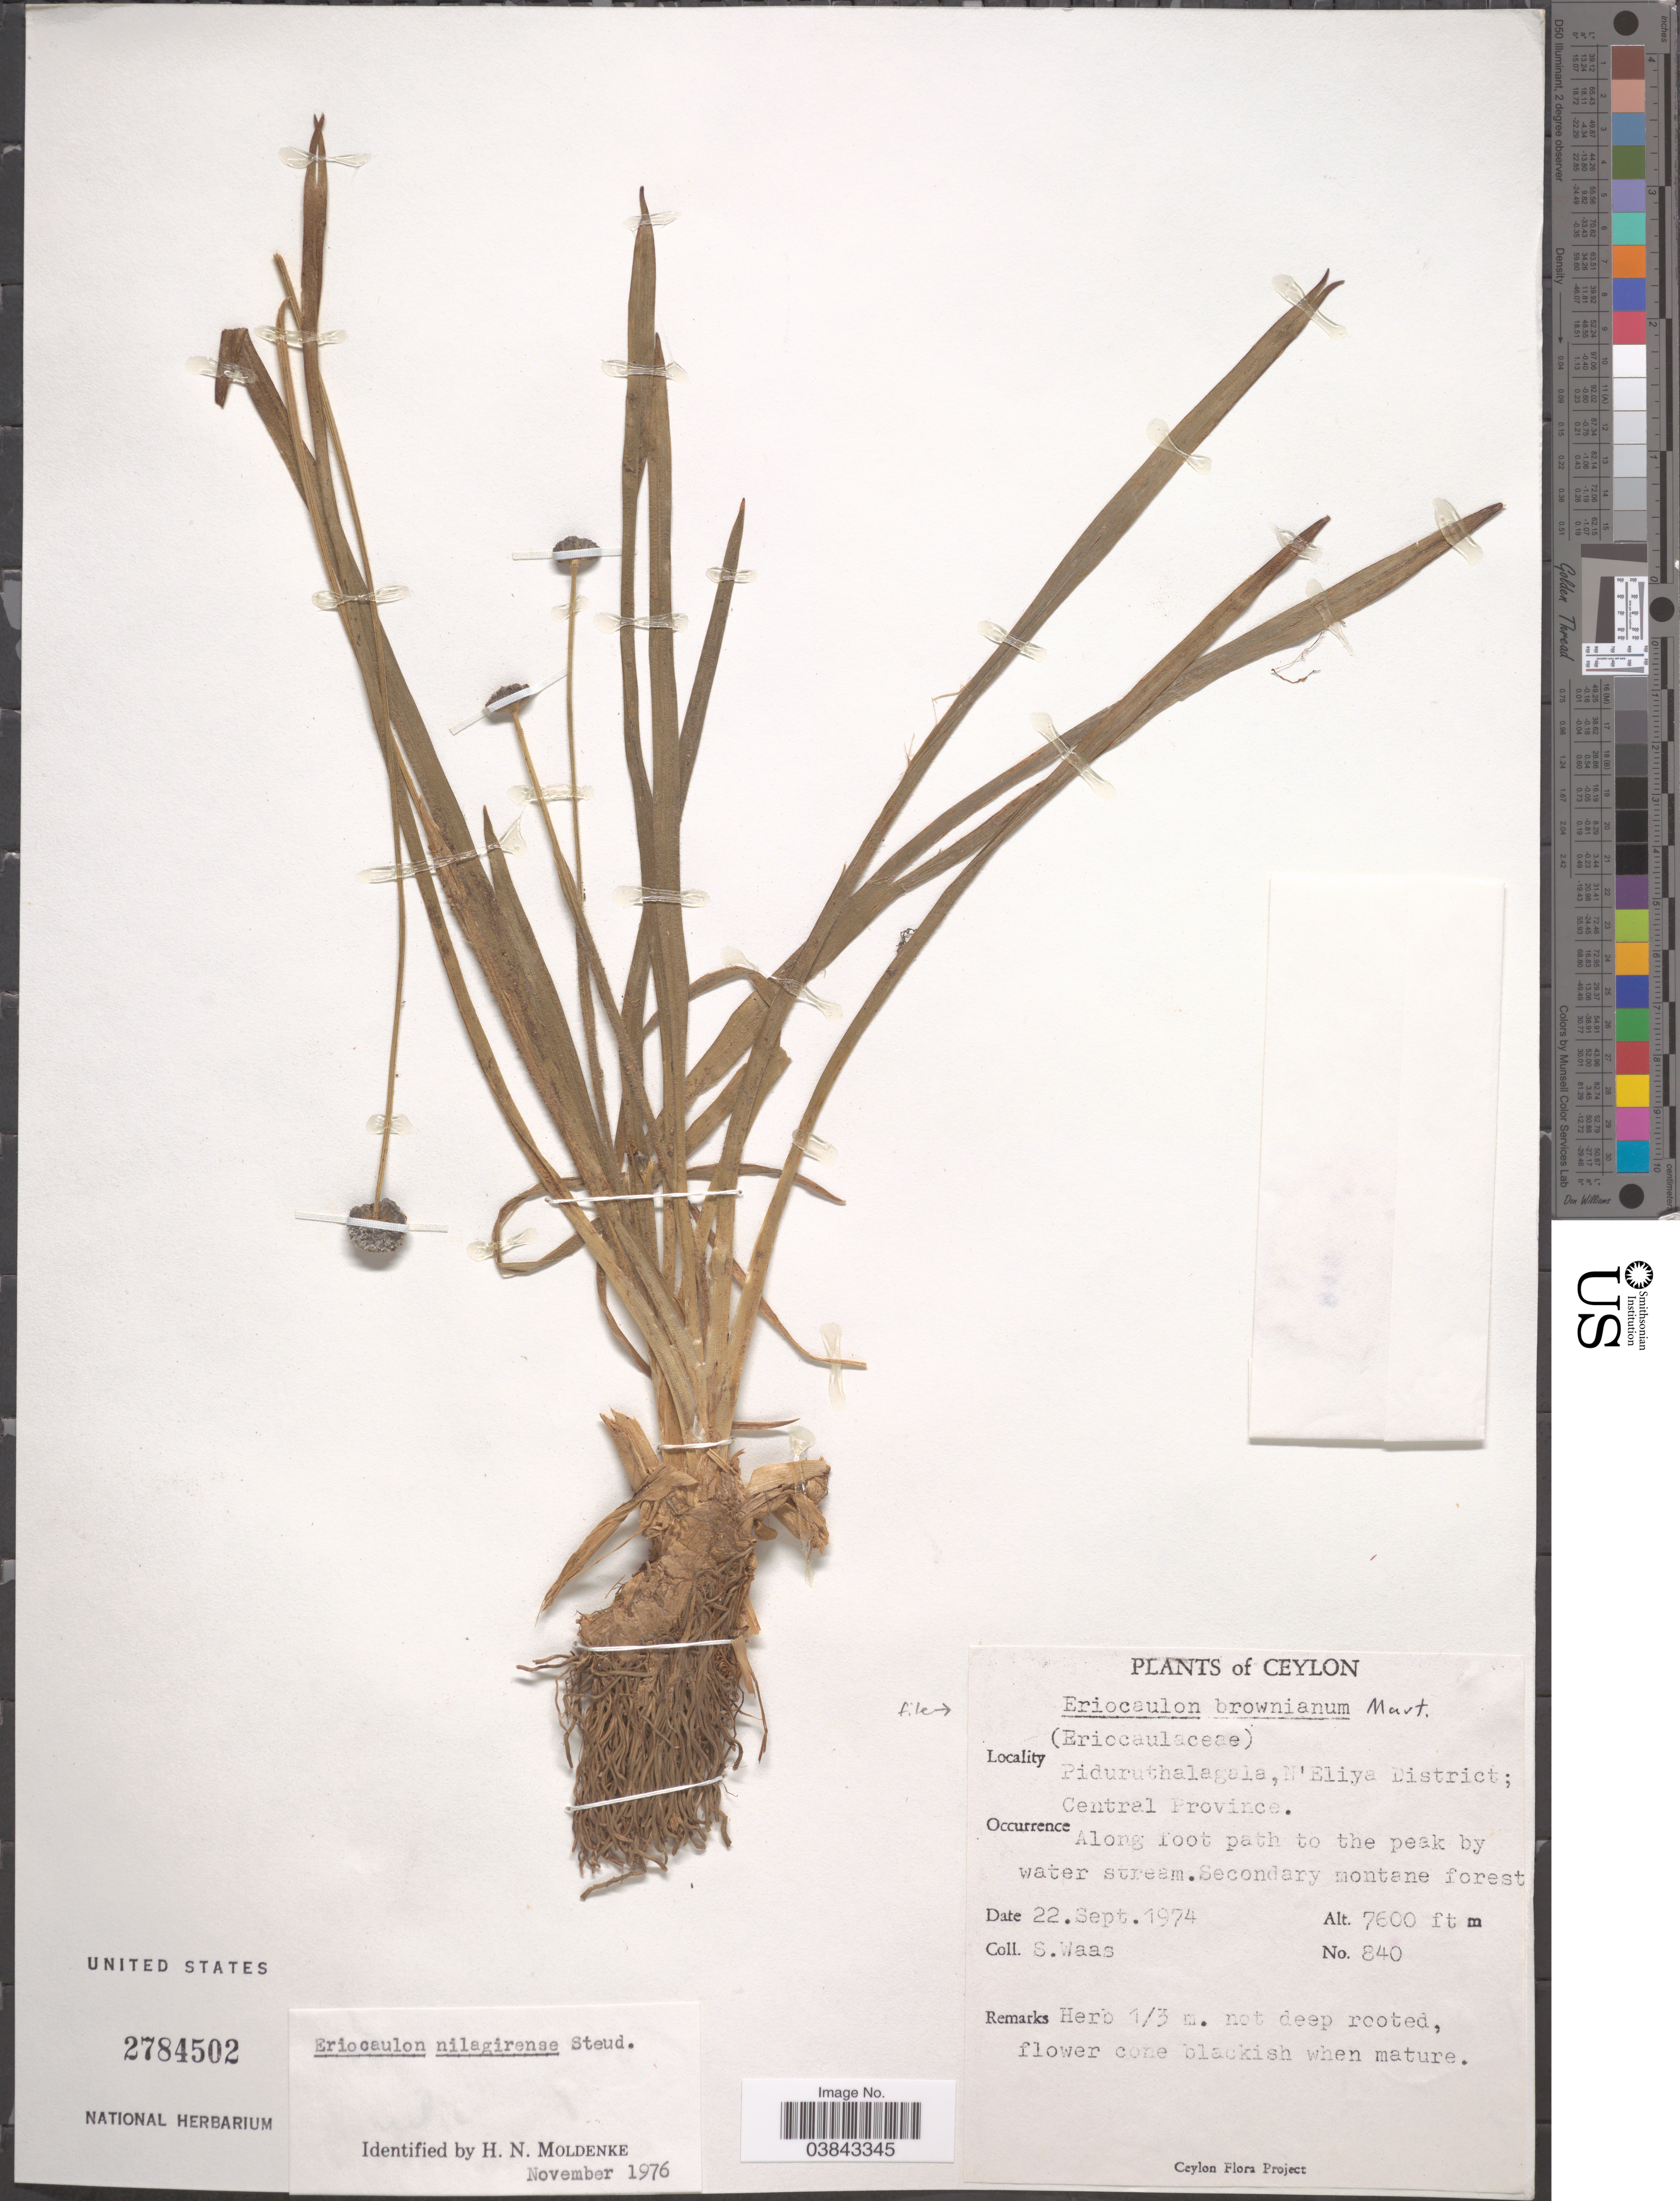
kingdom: Plantae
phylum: Tracheophyta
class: Liliopsida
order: Poales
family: Eriocaulaceae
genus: Eriocaulon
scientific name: Eriocaulon brownianum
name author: Mart.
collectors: S. Waas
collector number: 840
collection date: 1974-09-22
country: Sri Lanka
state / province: Central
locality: Ceylon. Piduruthalagala, N' Eliya District; Central Province.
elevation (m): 2316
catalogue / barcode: US 2784502